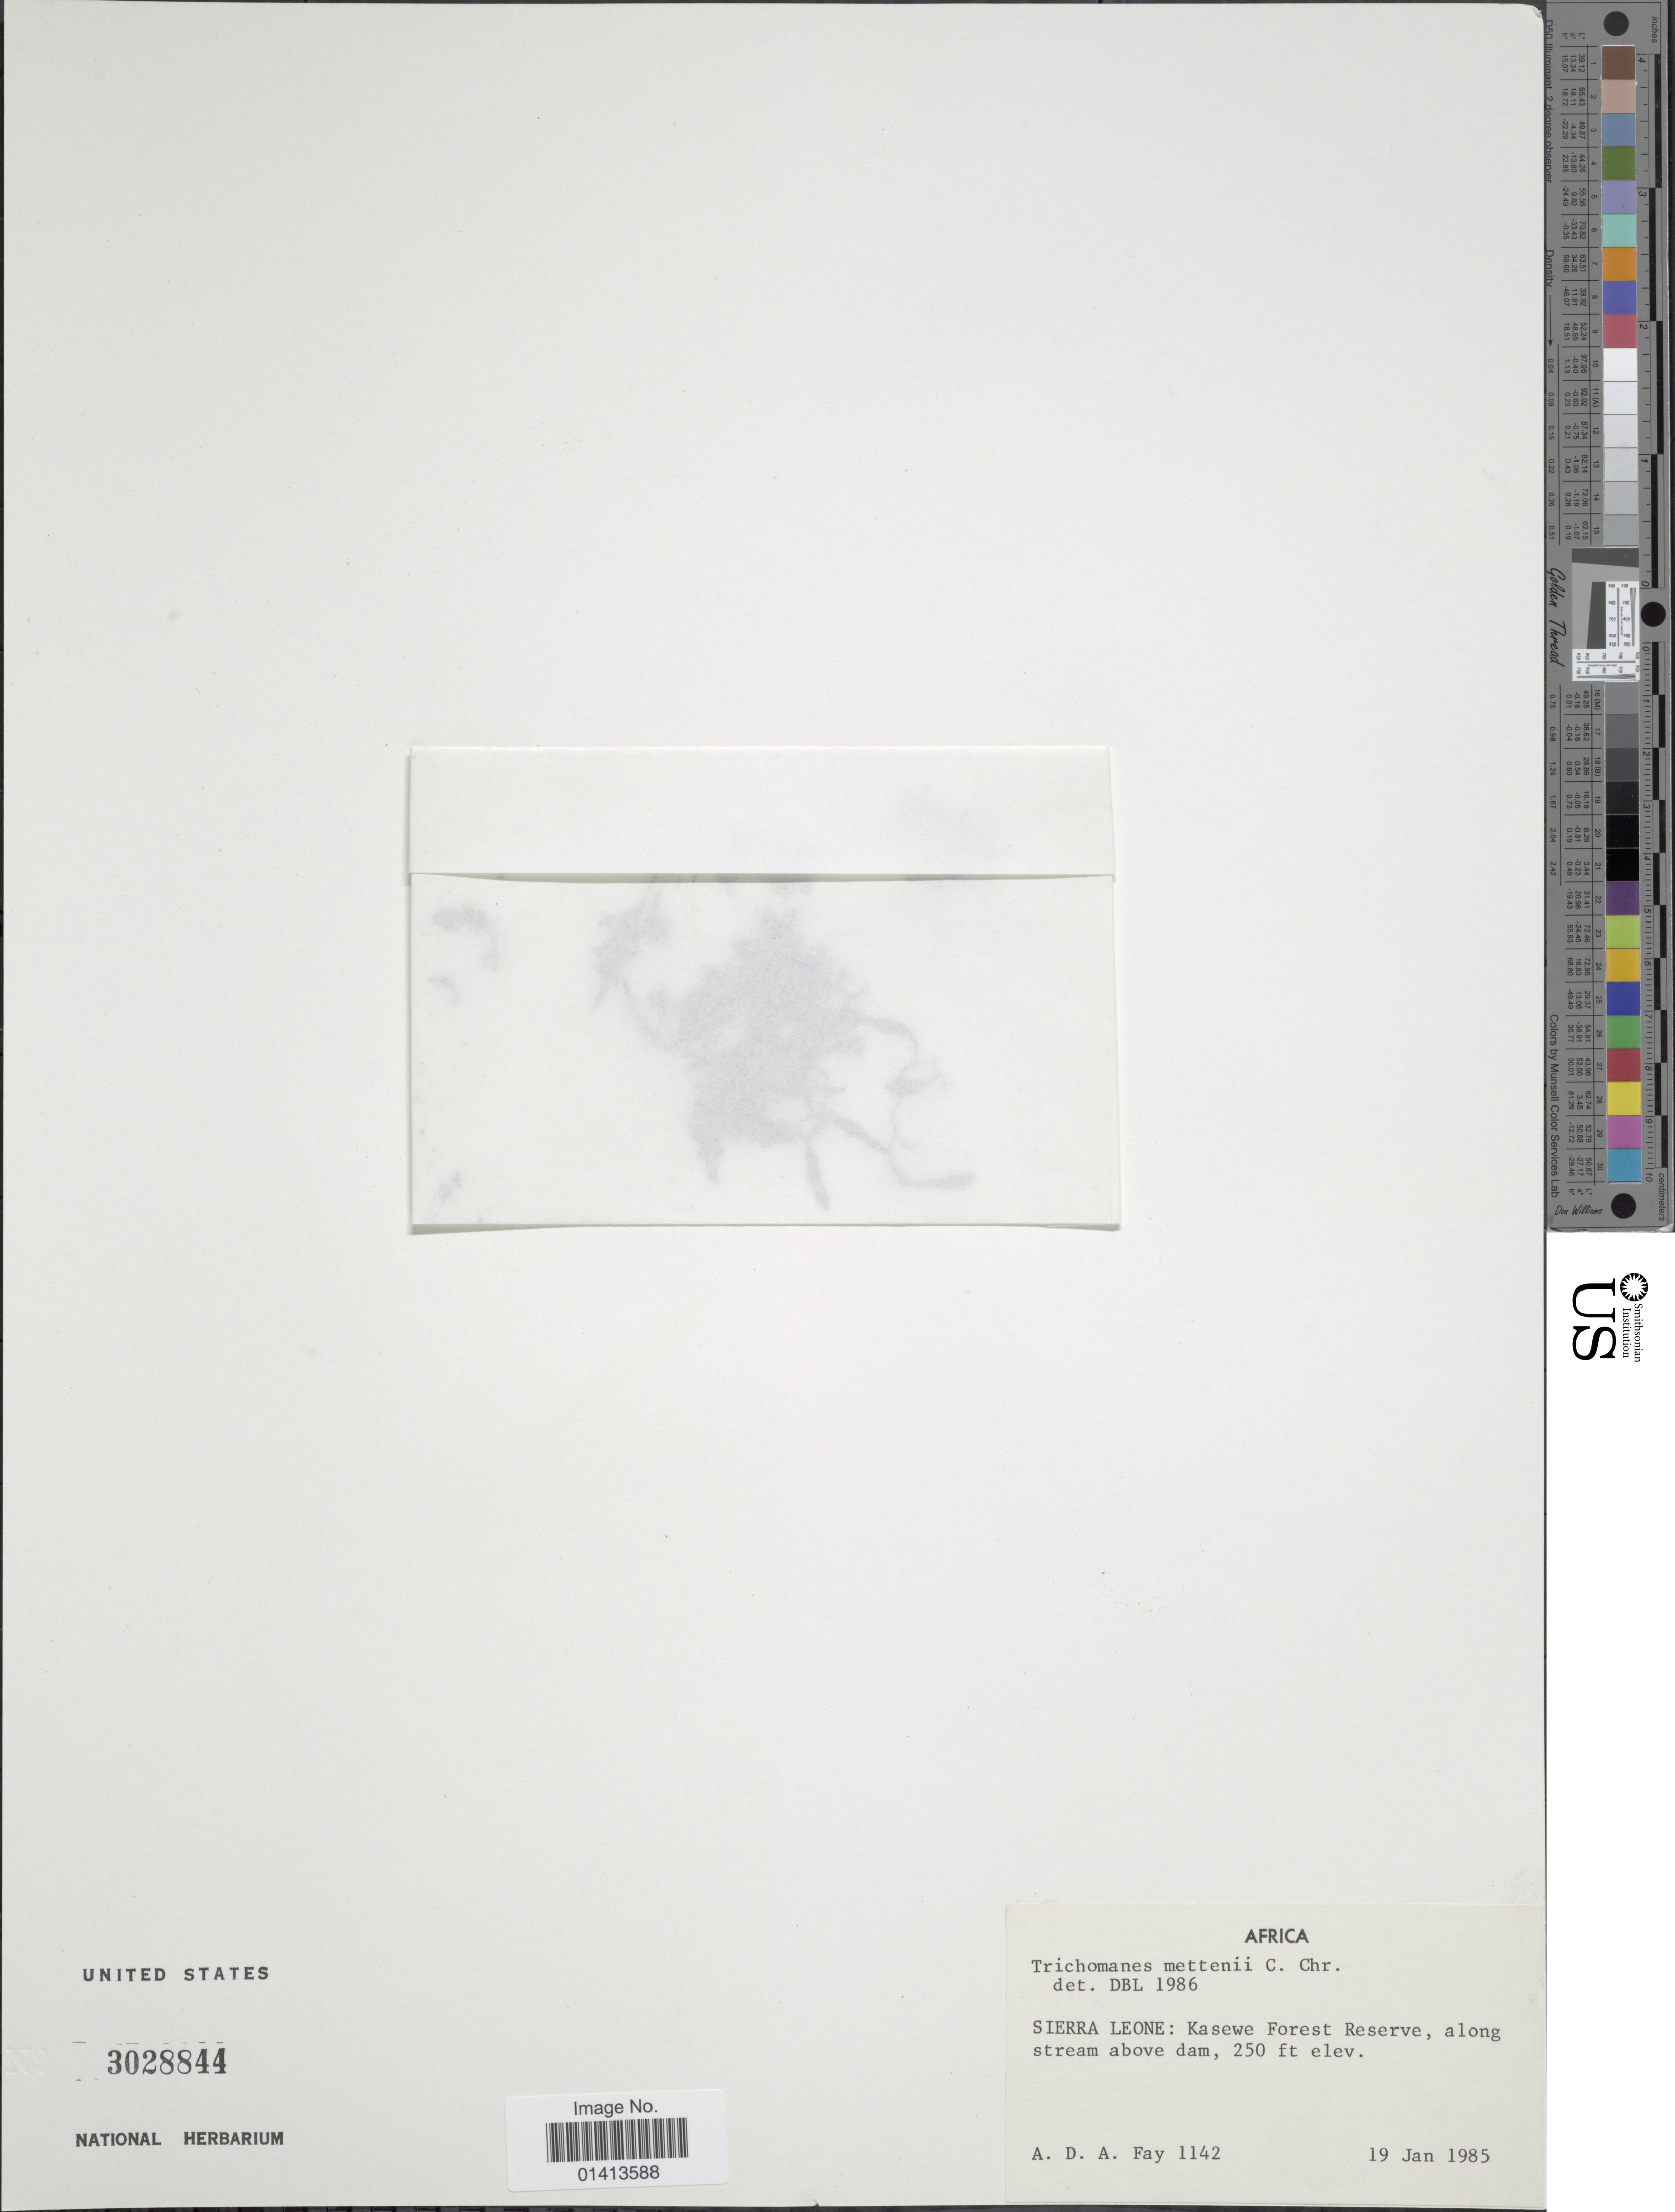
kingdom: Plantae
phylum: Tracheophyta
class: Polypodiopsida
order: Hymenophyllales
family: Hymenophyllaceae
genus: Crepidomanes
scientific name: Crepidomanes mettenii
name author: (C. Chr.) Ebihara & Dubuisson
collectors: A. Fay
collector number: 1142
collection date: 1985-01-19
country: Sierra Leone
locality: Kasewe Forest Reserve, along stream above dam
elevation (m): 76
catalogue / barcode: US 3028844